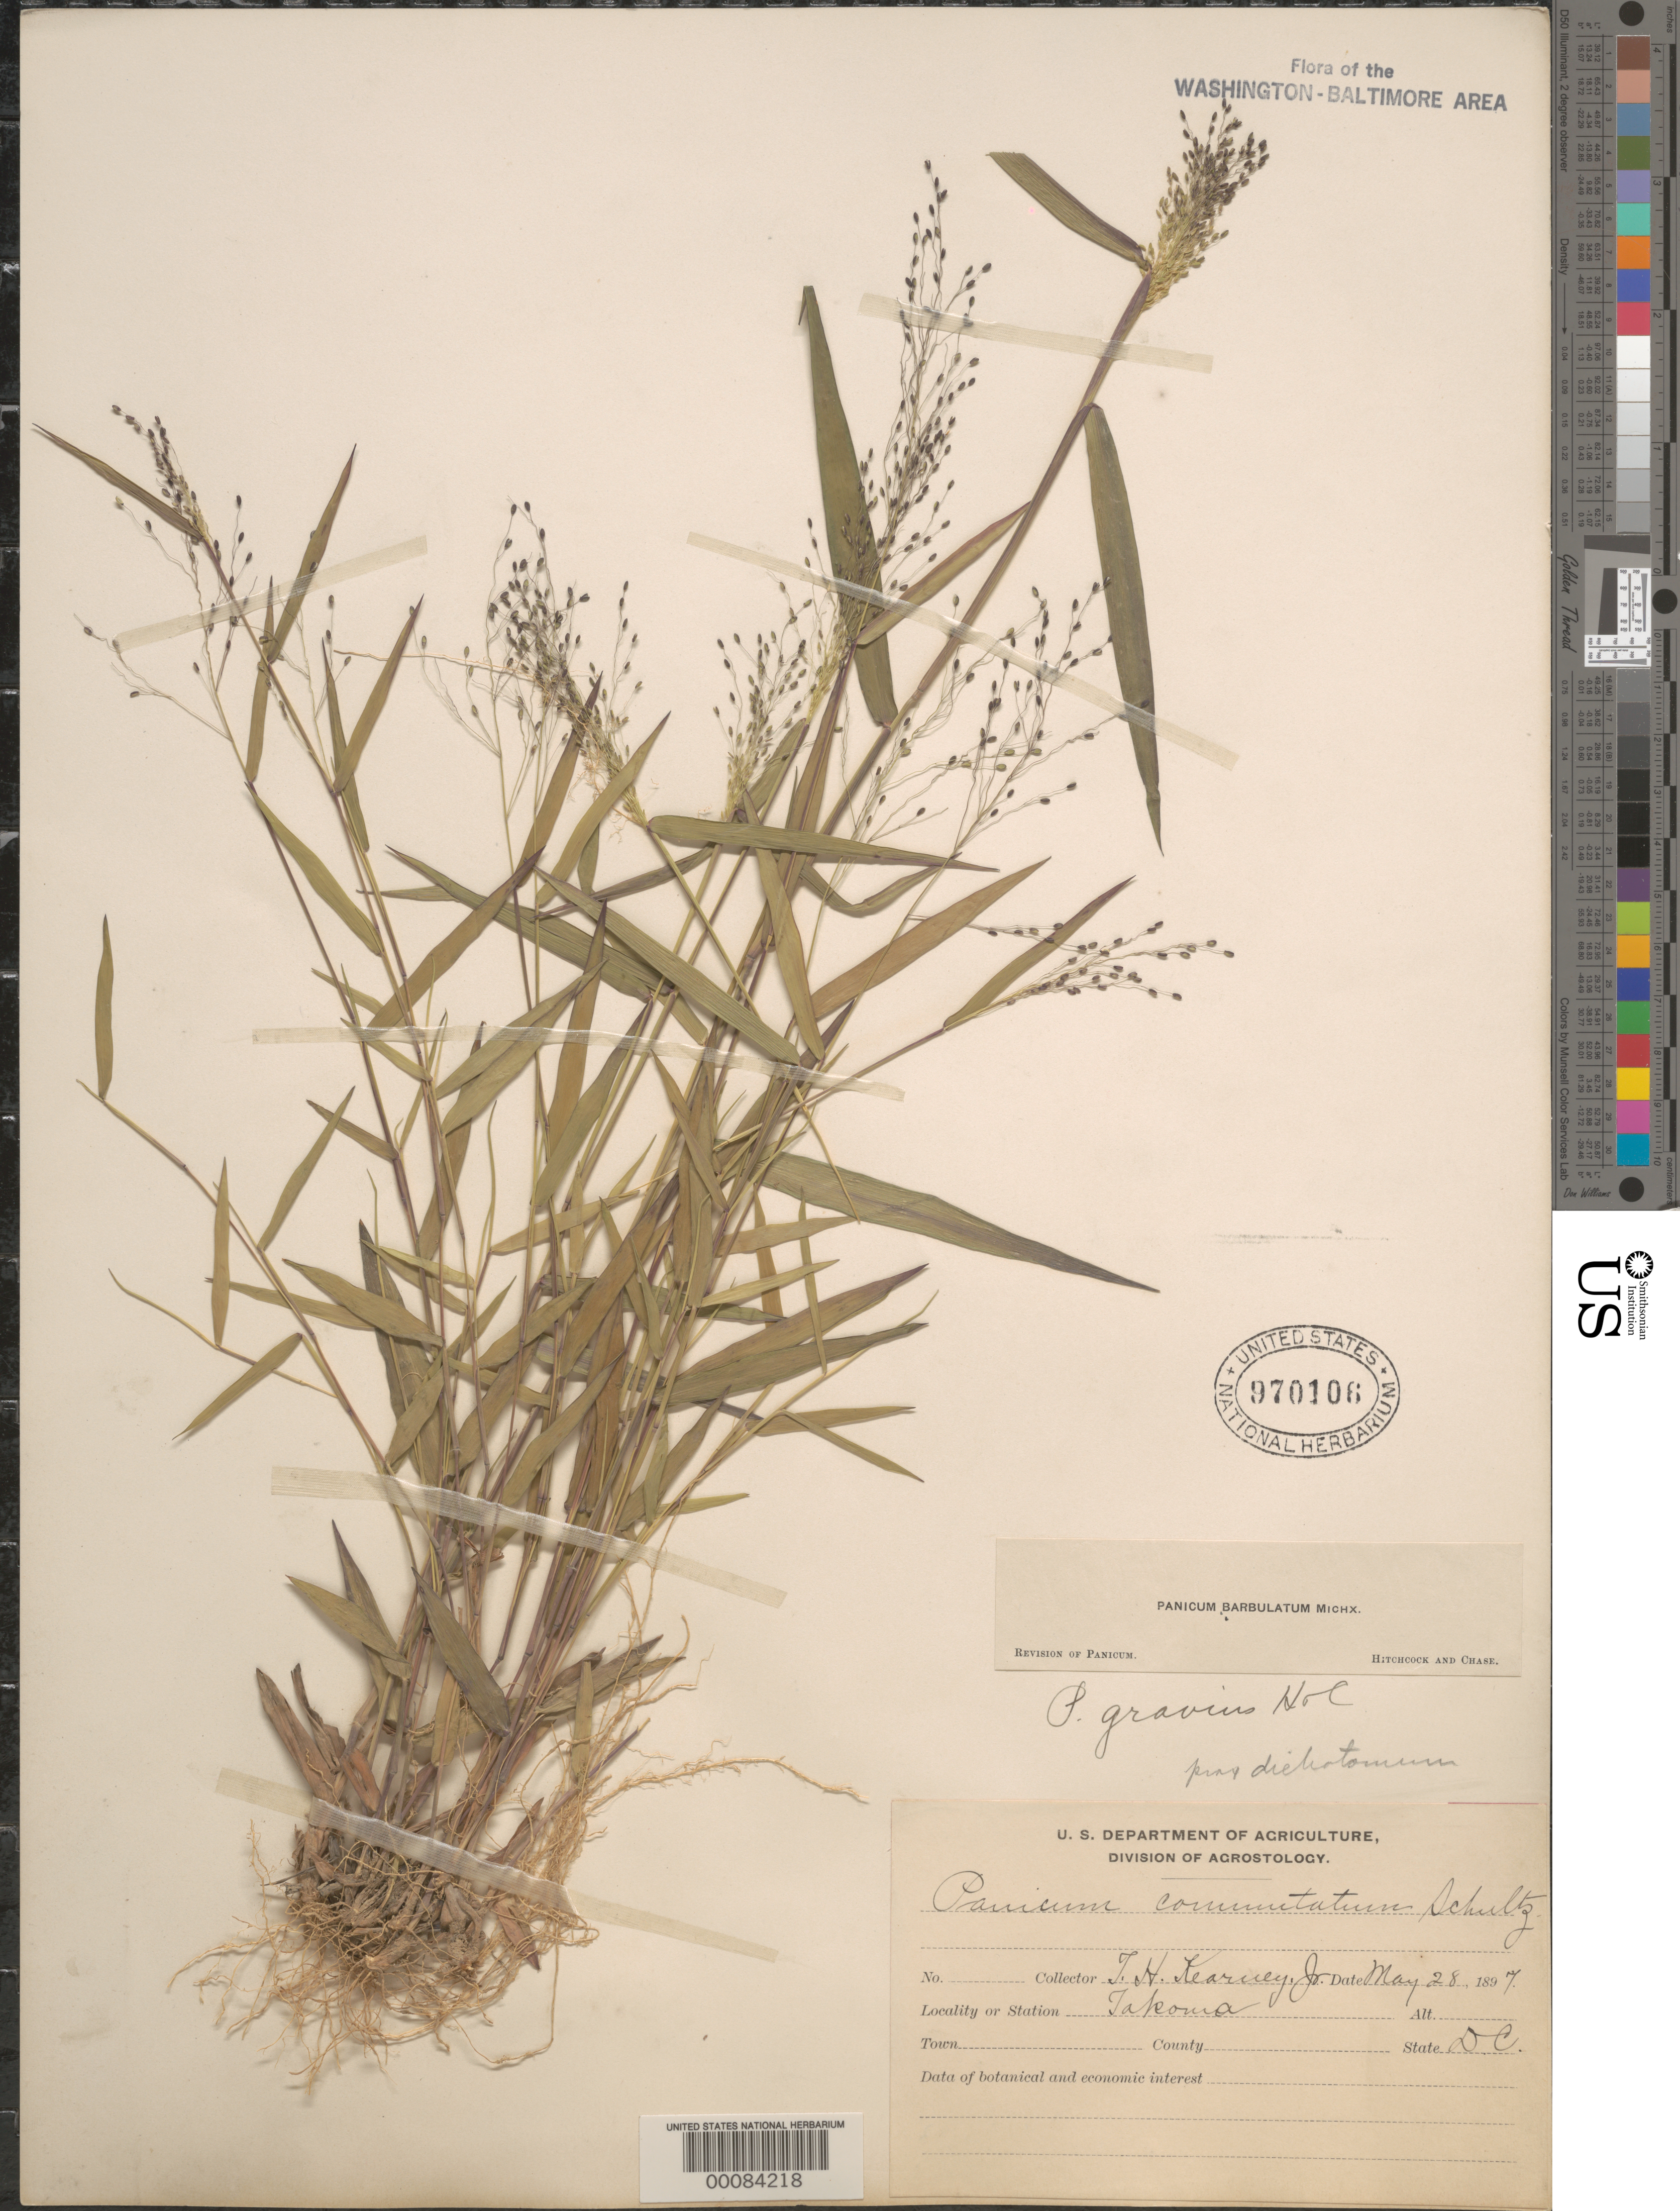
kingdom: Plantae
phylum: Tracheophyta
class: Liliopsida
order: Poales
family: Poaceae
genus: Dichanthelium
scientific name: Dichanthelium dichotomum var. dichotomum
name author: (L.) Gould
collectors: T. H. Kearney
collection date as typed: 28 May 1897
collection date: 1897-05-28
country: United States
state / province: District of Columbia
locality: Tacoma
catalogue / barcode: US 970106